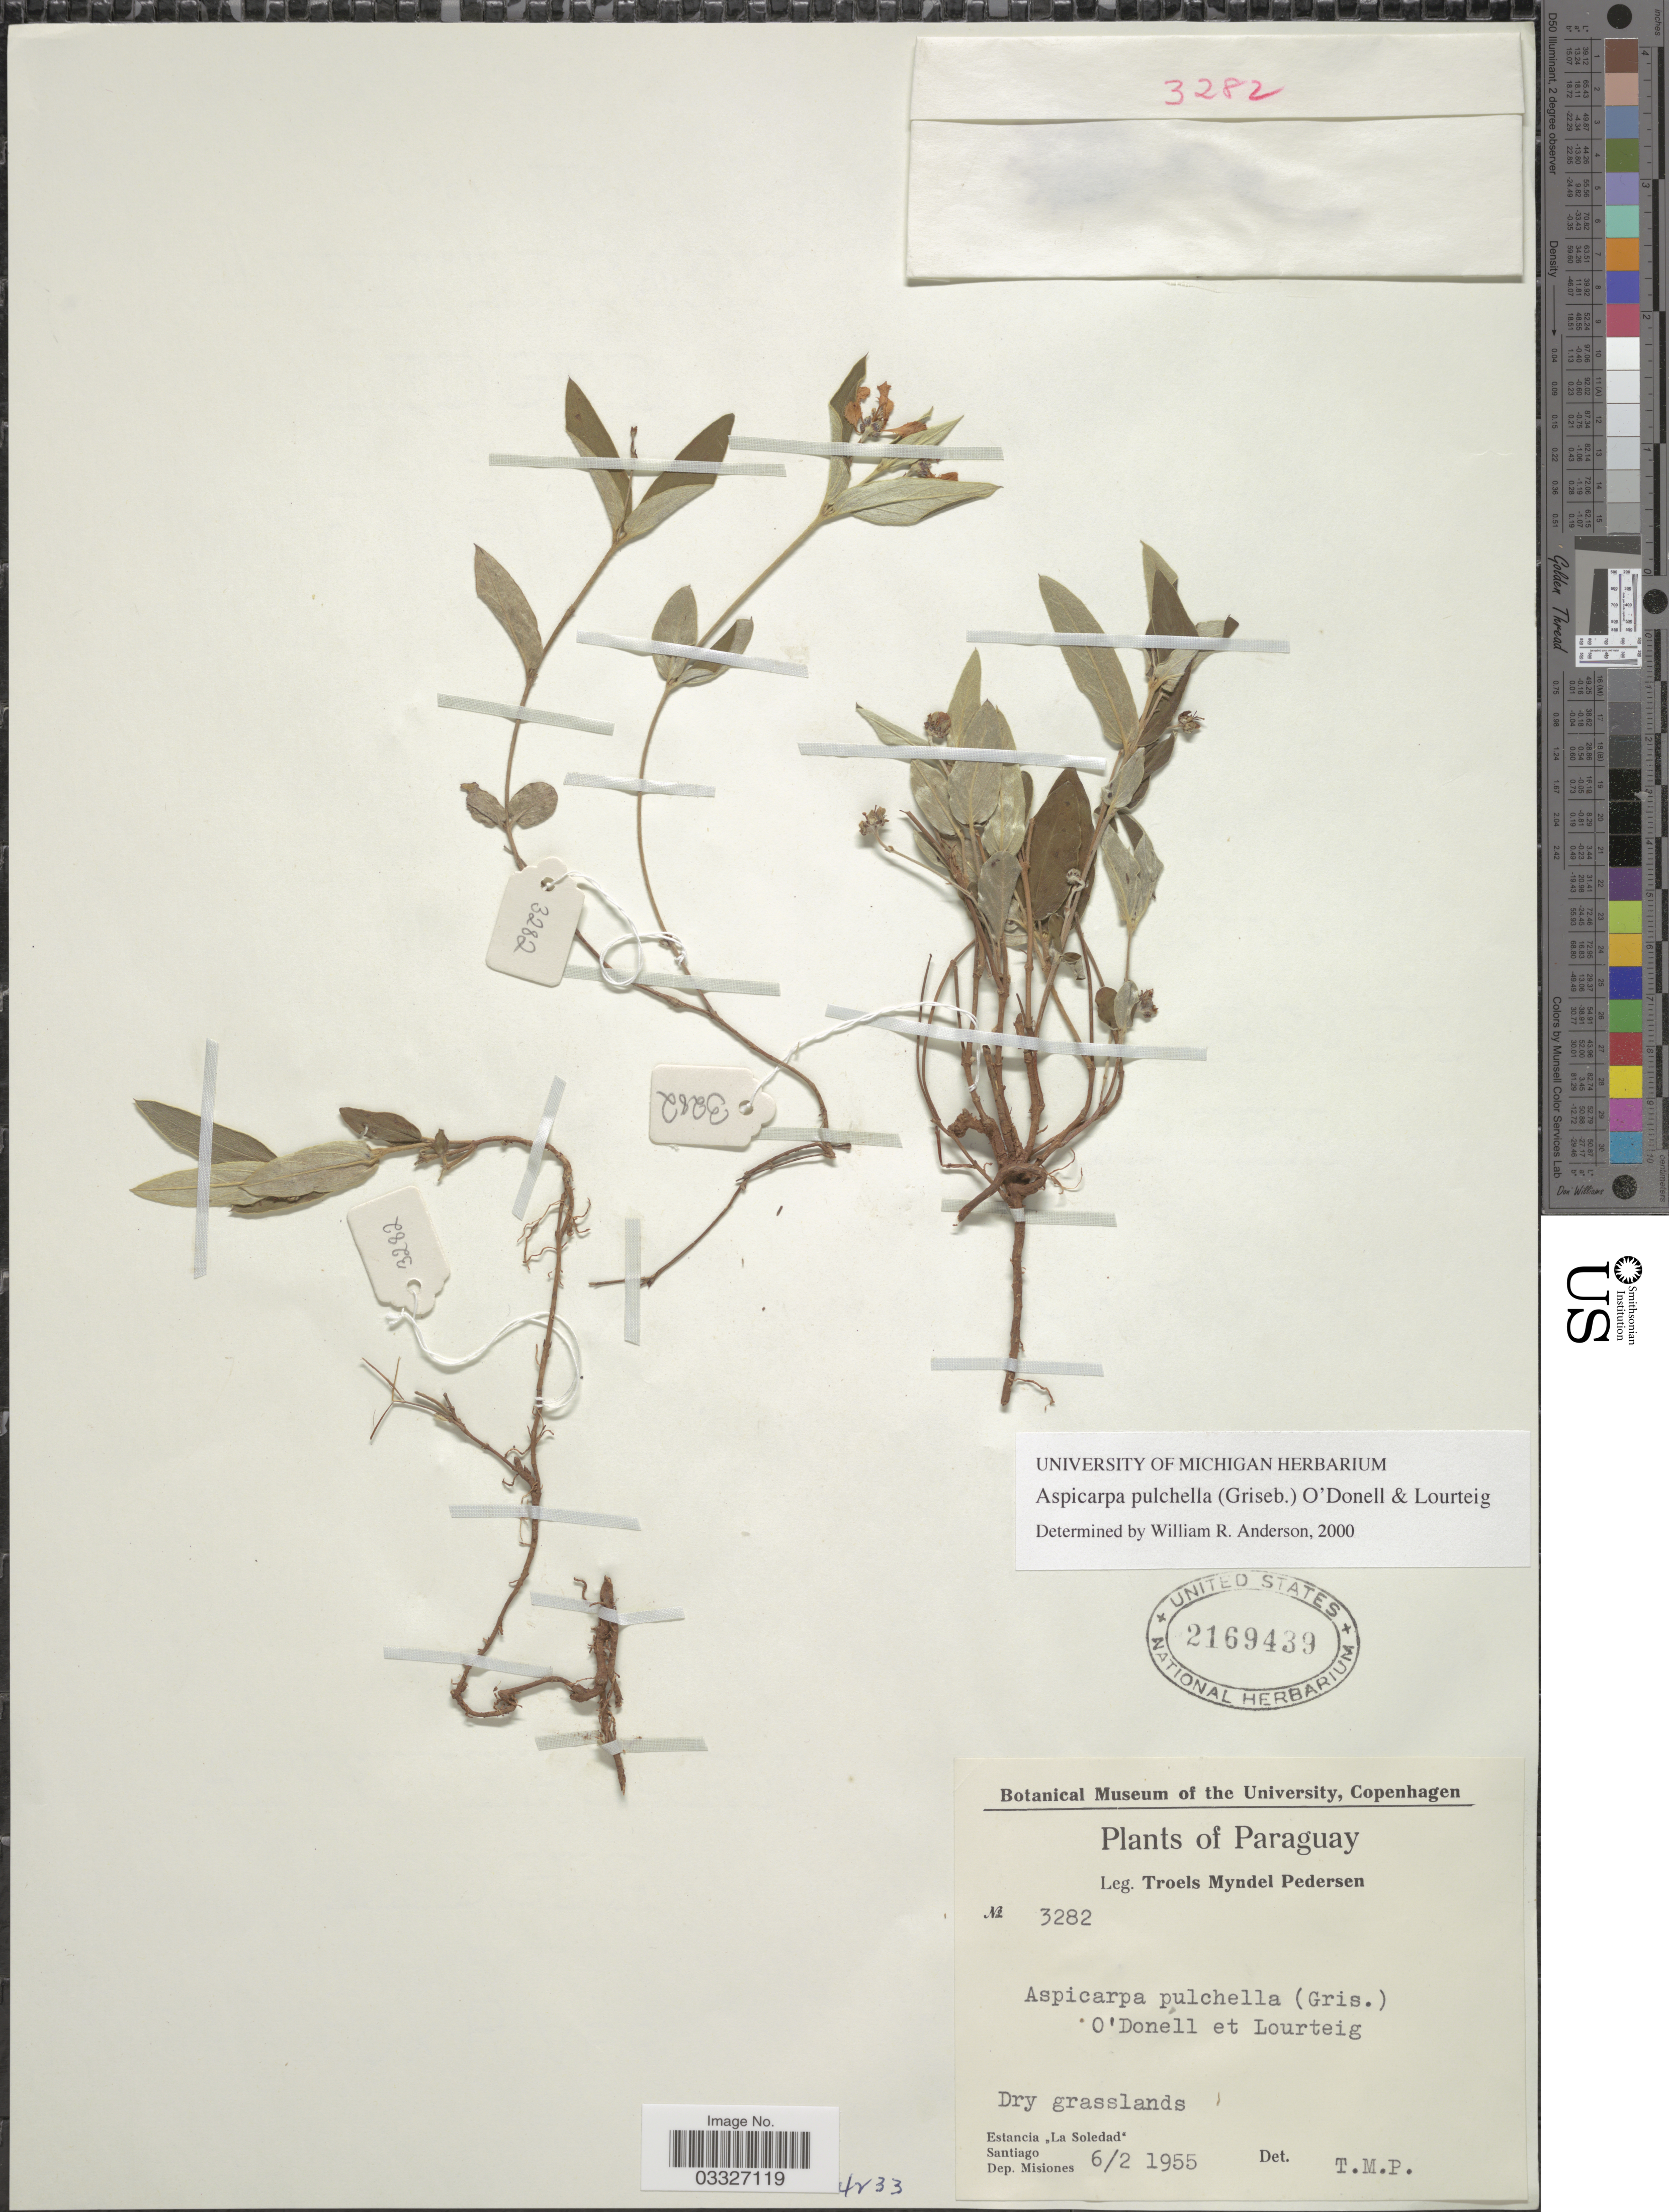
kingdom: Plantae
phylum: Tracheophyta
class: Magnoliopsida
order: Malpighiales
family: Malpighiaceae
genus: Aspicarpa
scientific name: Aspicarpa pulchella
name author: (Griseb.) O'Donell & Lourteig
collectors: T. Pederson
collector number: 3282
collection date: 1955-02-06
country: Paraguay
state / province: Misiones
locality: Estancia "La Soledad" Santiago. Dep. Misiones.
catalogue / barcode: US 2169439